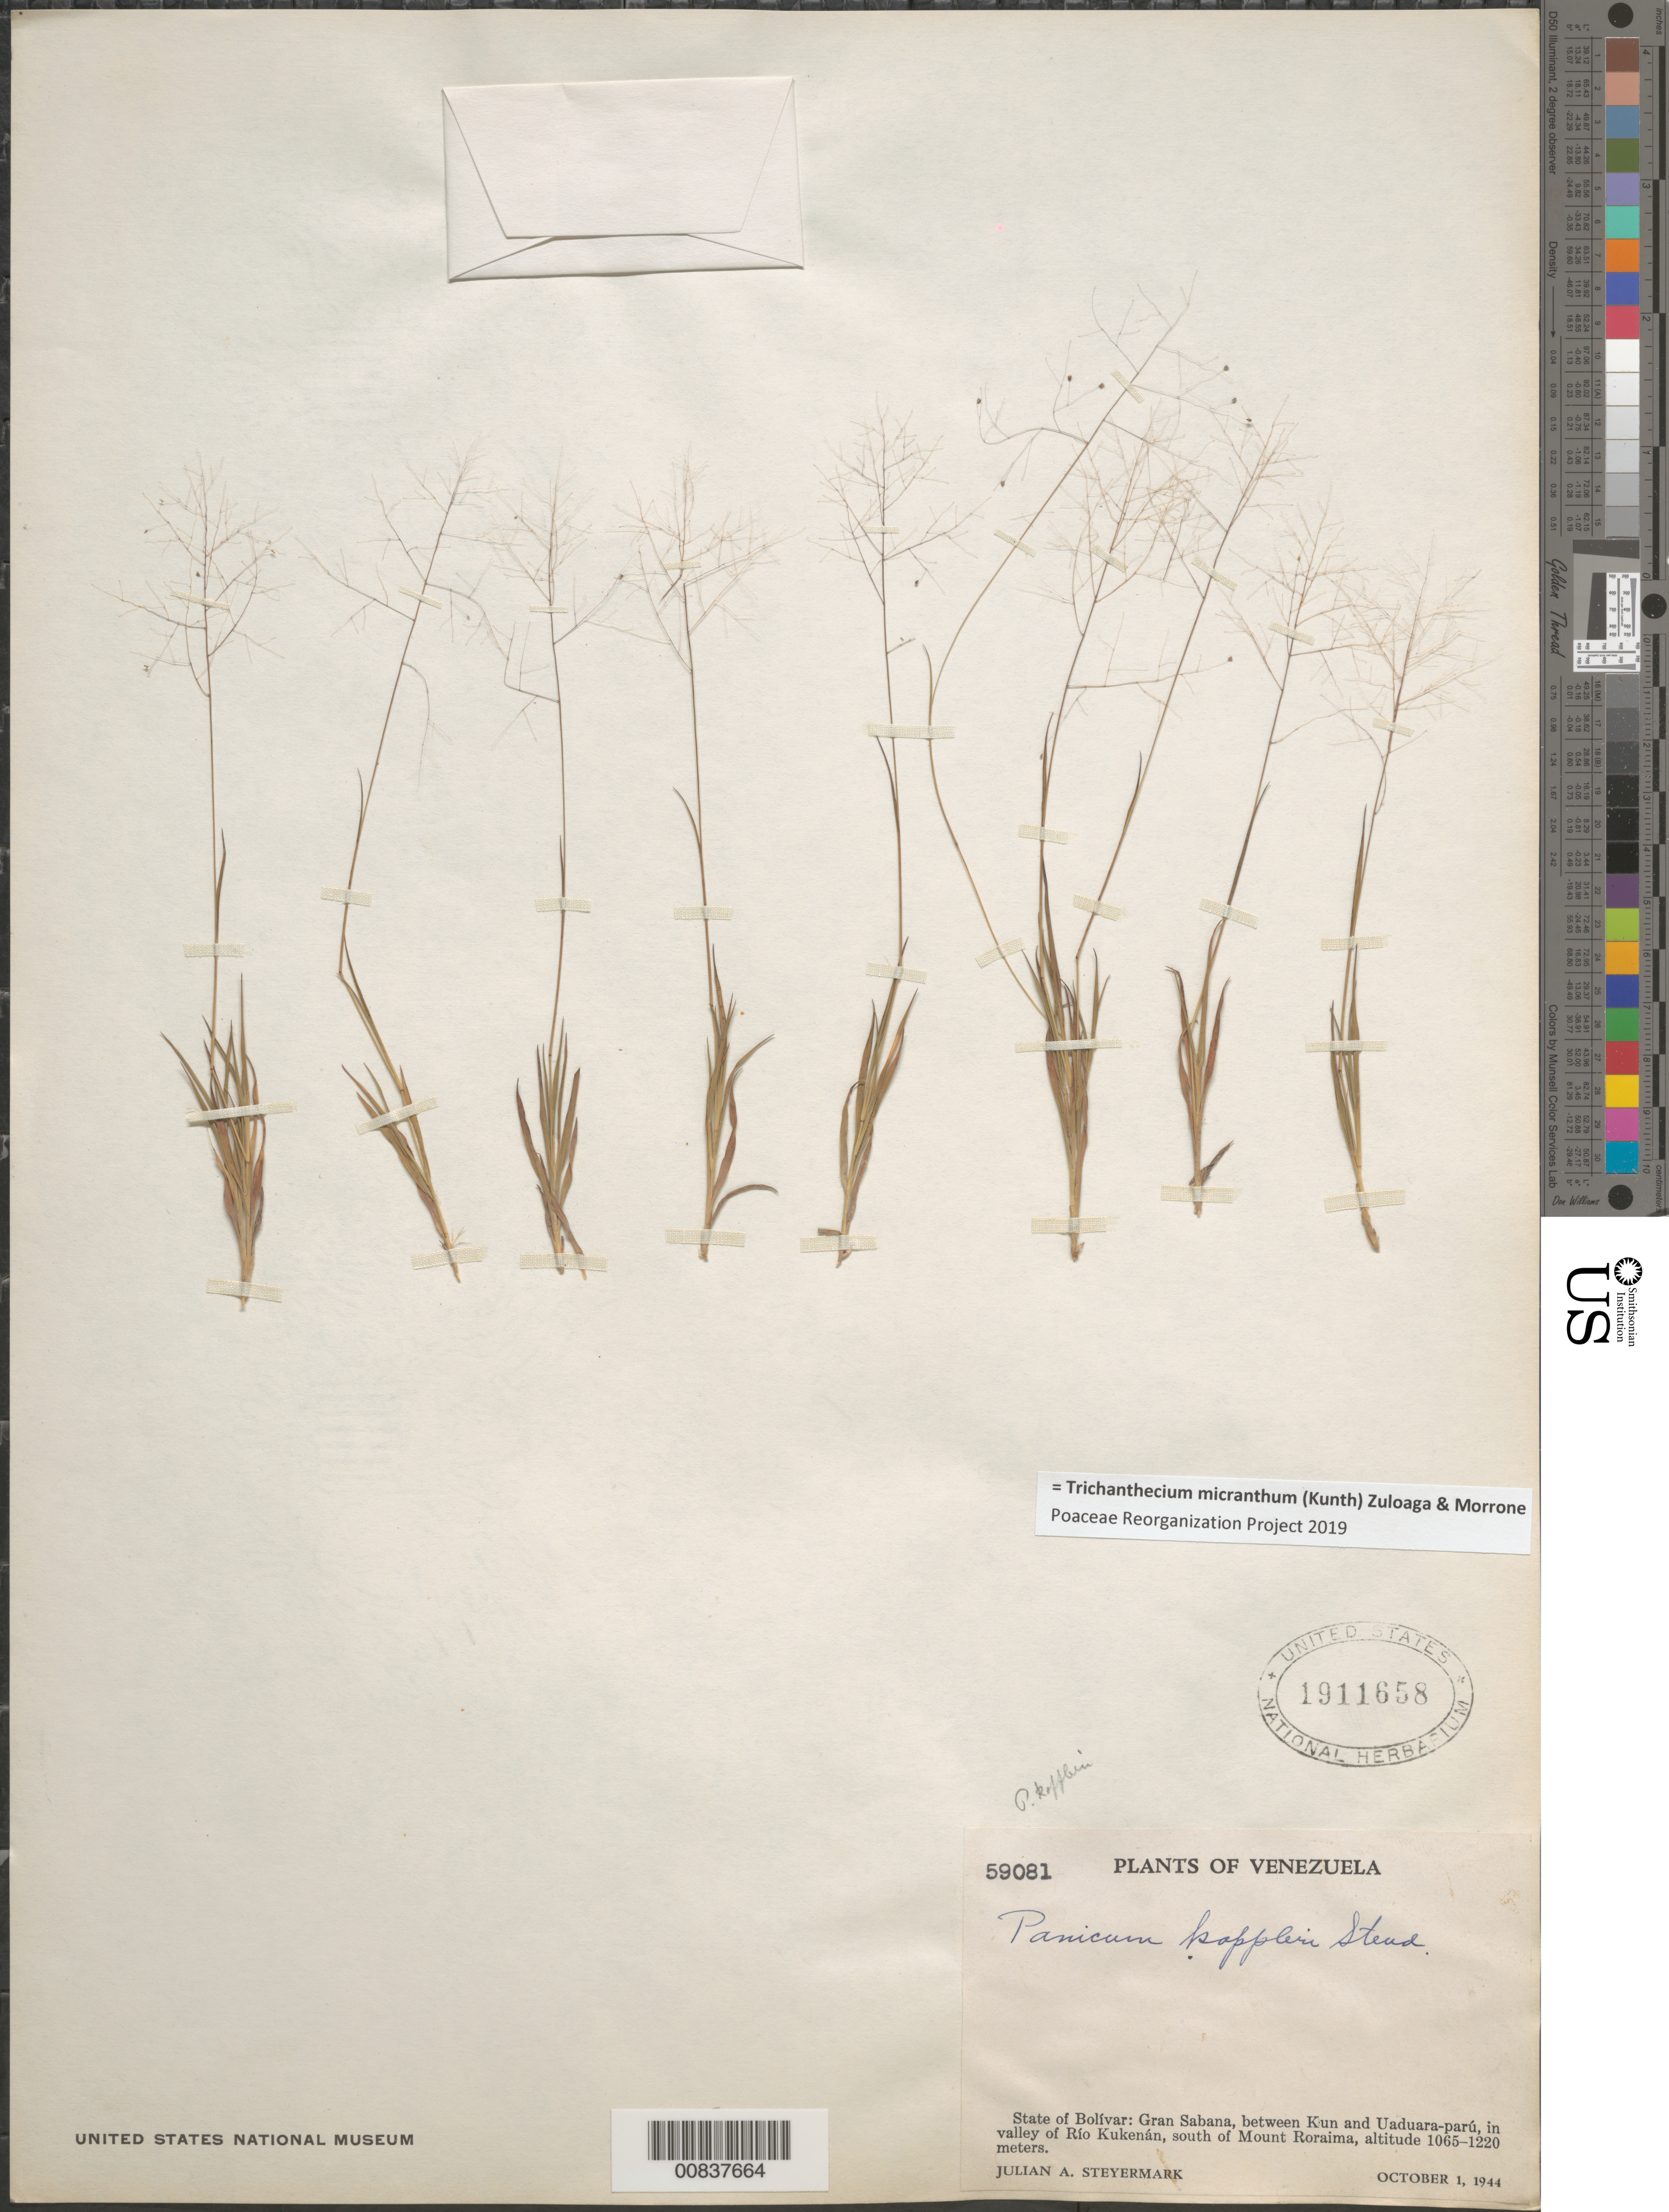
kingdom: Plantae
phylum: Tracheophyta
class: Liliopsida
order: Poales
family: Poaceae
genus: Trichanthecium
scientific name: Trichanthecium micranthum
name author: (Kunth) Zuloaga & Morrone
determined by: Poaceae Reorganization Project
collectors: J. Steyermark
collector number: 59081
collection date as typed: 1-Oct-44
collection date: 1944-10-01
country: Venezuela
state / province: Bolívar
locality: Gran Sabana, between Kun and Uaduara-parú, Río Kukenán Valley, S of Mt. Roraima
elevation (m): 1065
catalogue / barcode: US 1911658